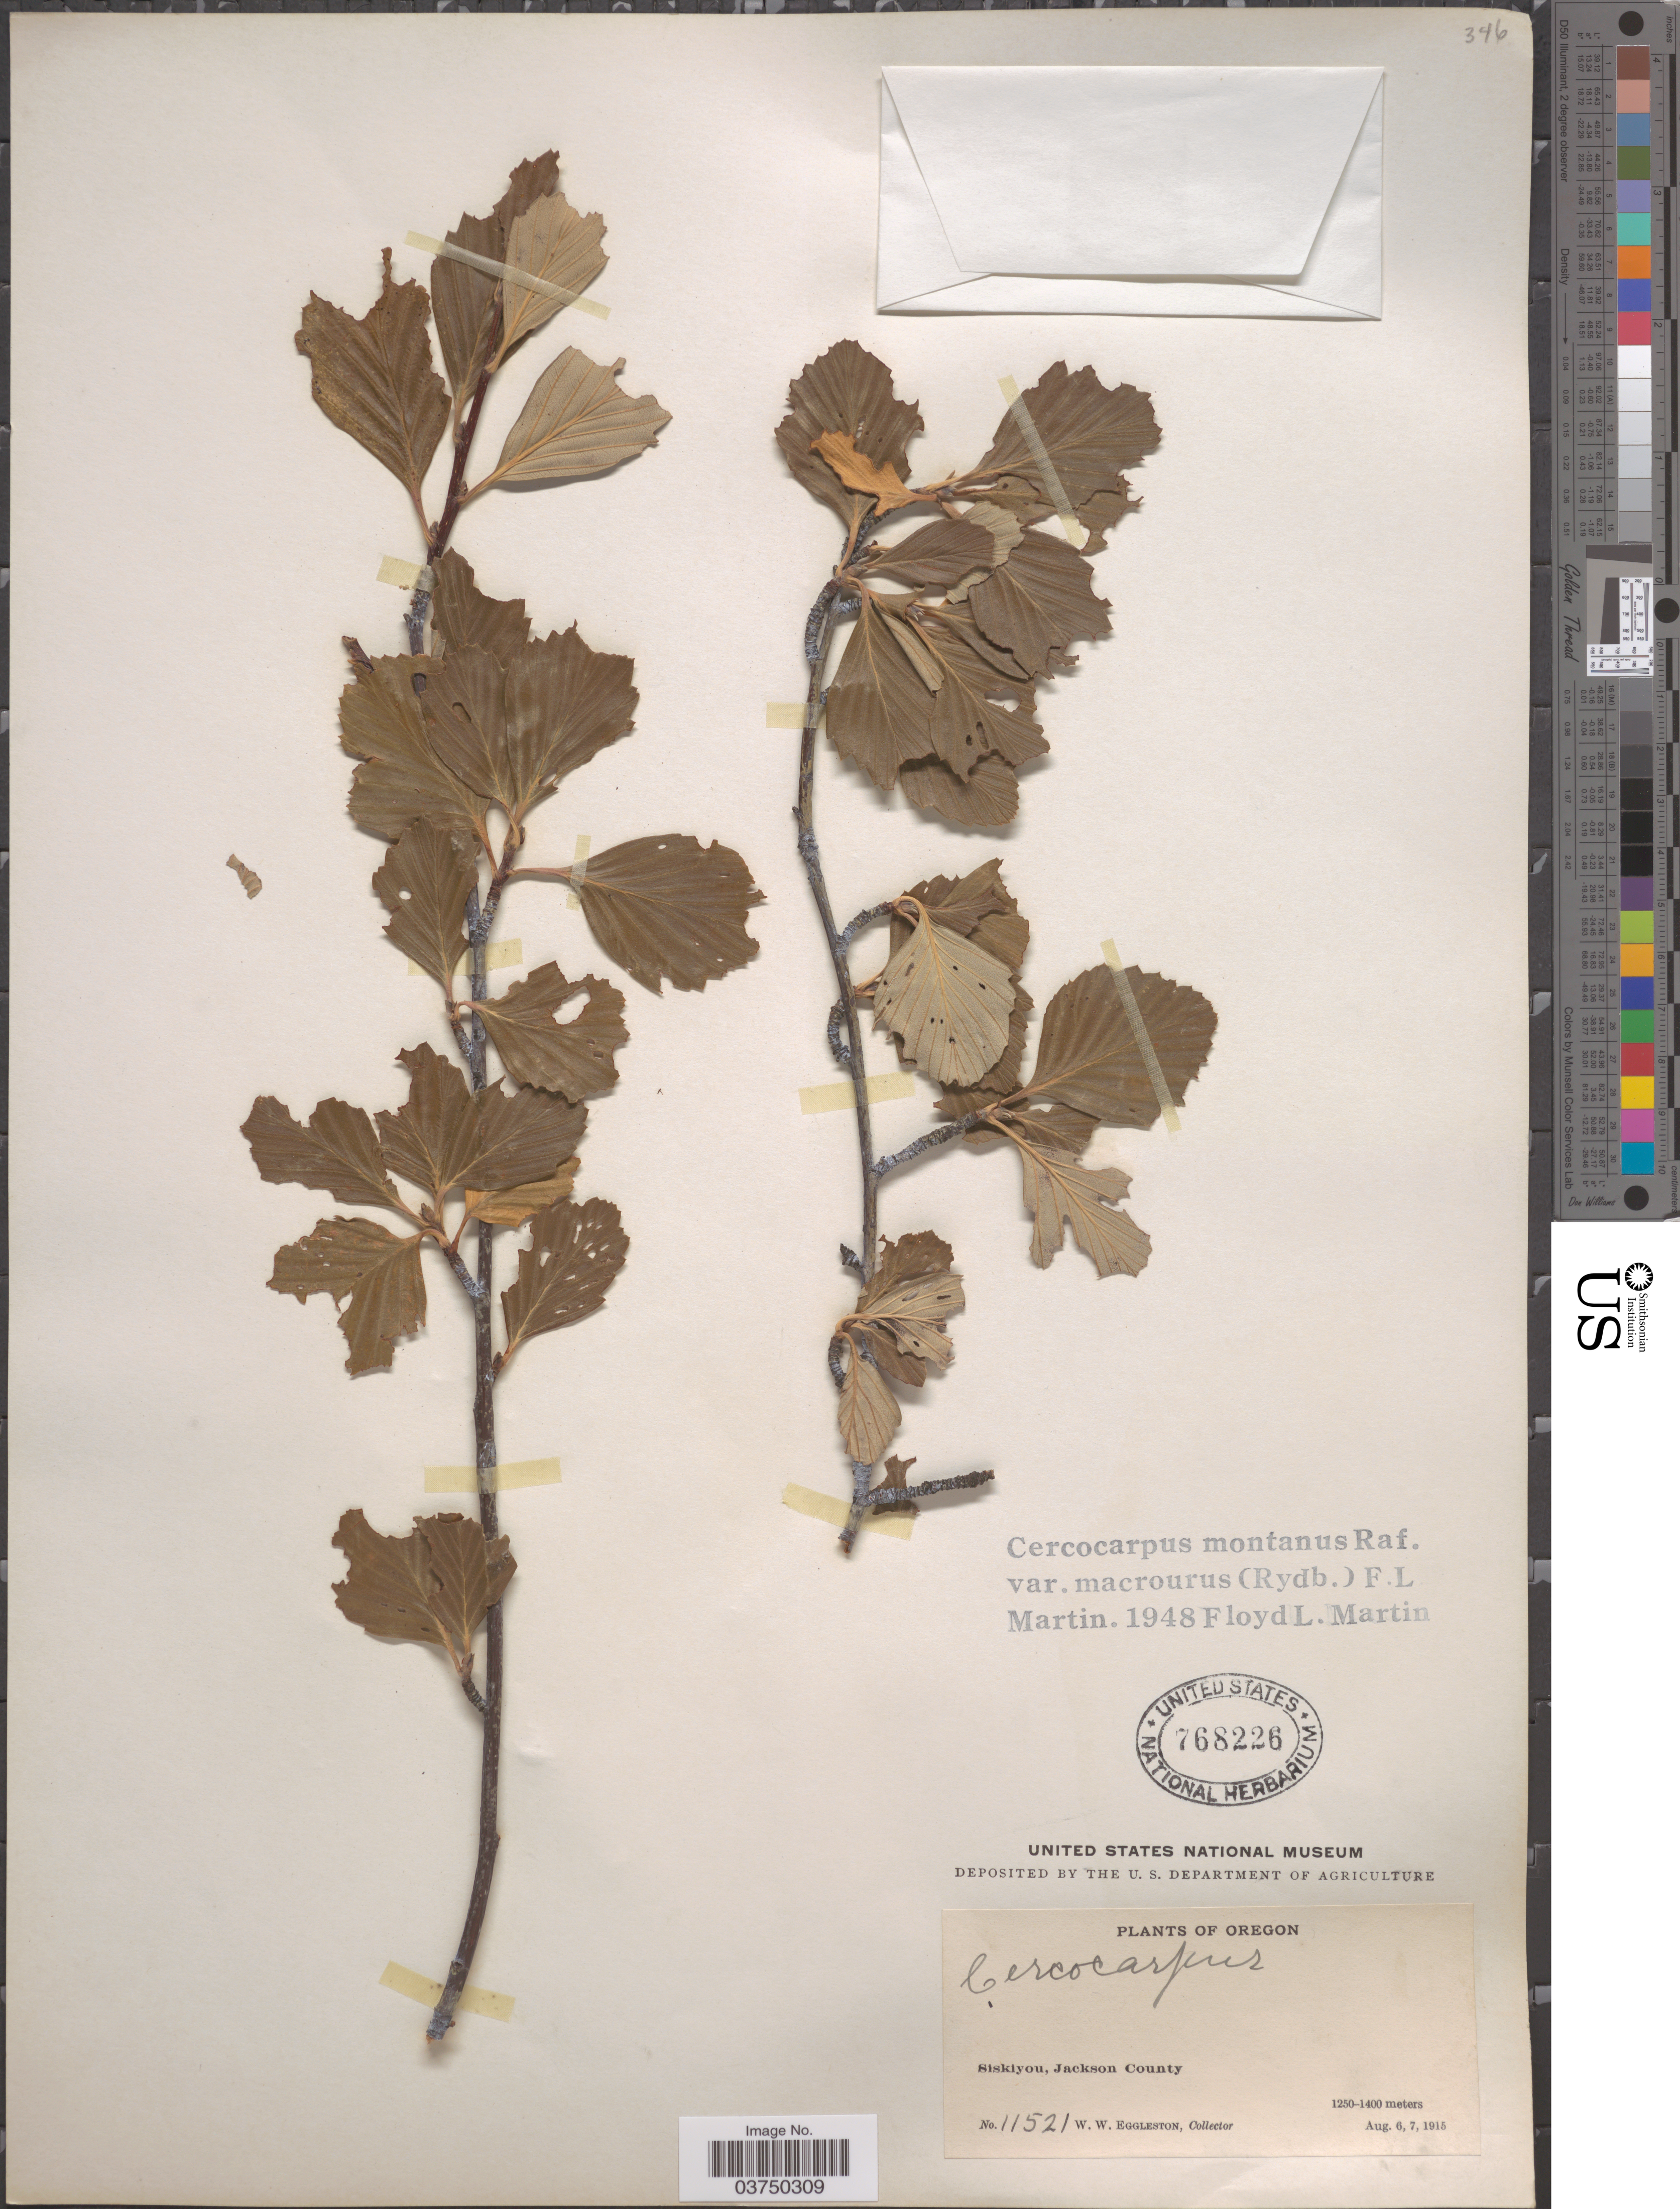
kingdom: Plantae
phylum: Tracheophyta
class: Magnoliopsida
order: Rosales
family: Rosaceae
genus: Cercocarpus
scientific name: Cercocarpus montanus var. macrourus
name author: (Rydb.) F.L. Martin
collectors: W. W. Eggleston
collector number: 11521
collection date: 1915-08-06/1915-08-07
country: United States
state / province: Oregon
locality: Siskiyou, Jackson County.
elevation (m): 1250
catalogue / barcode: US 768226